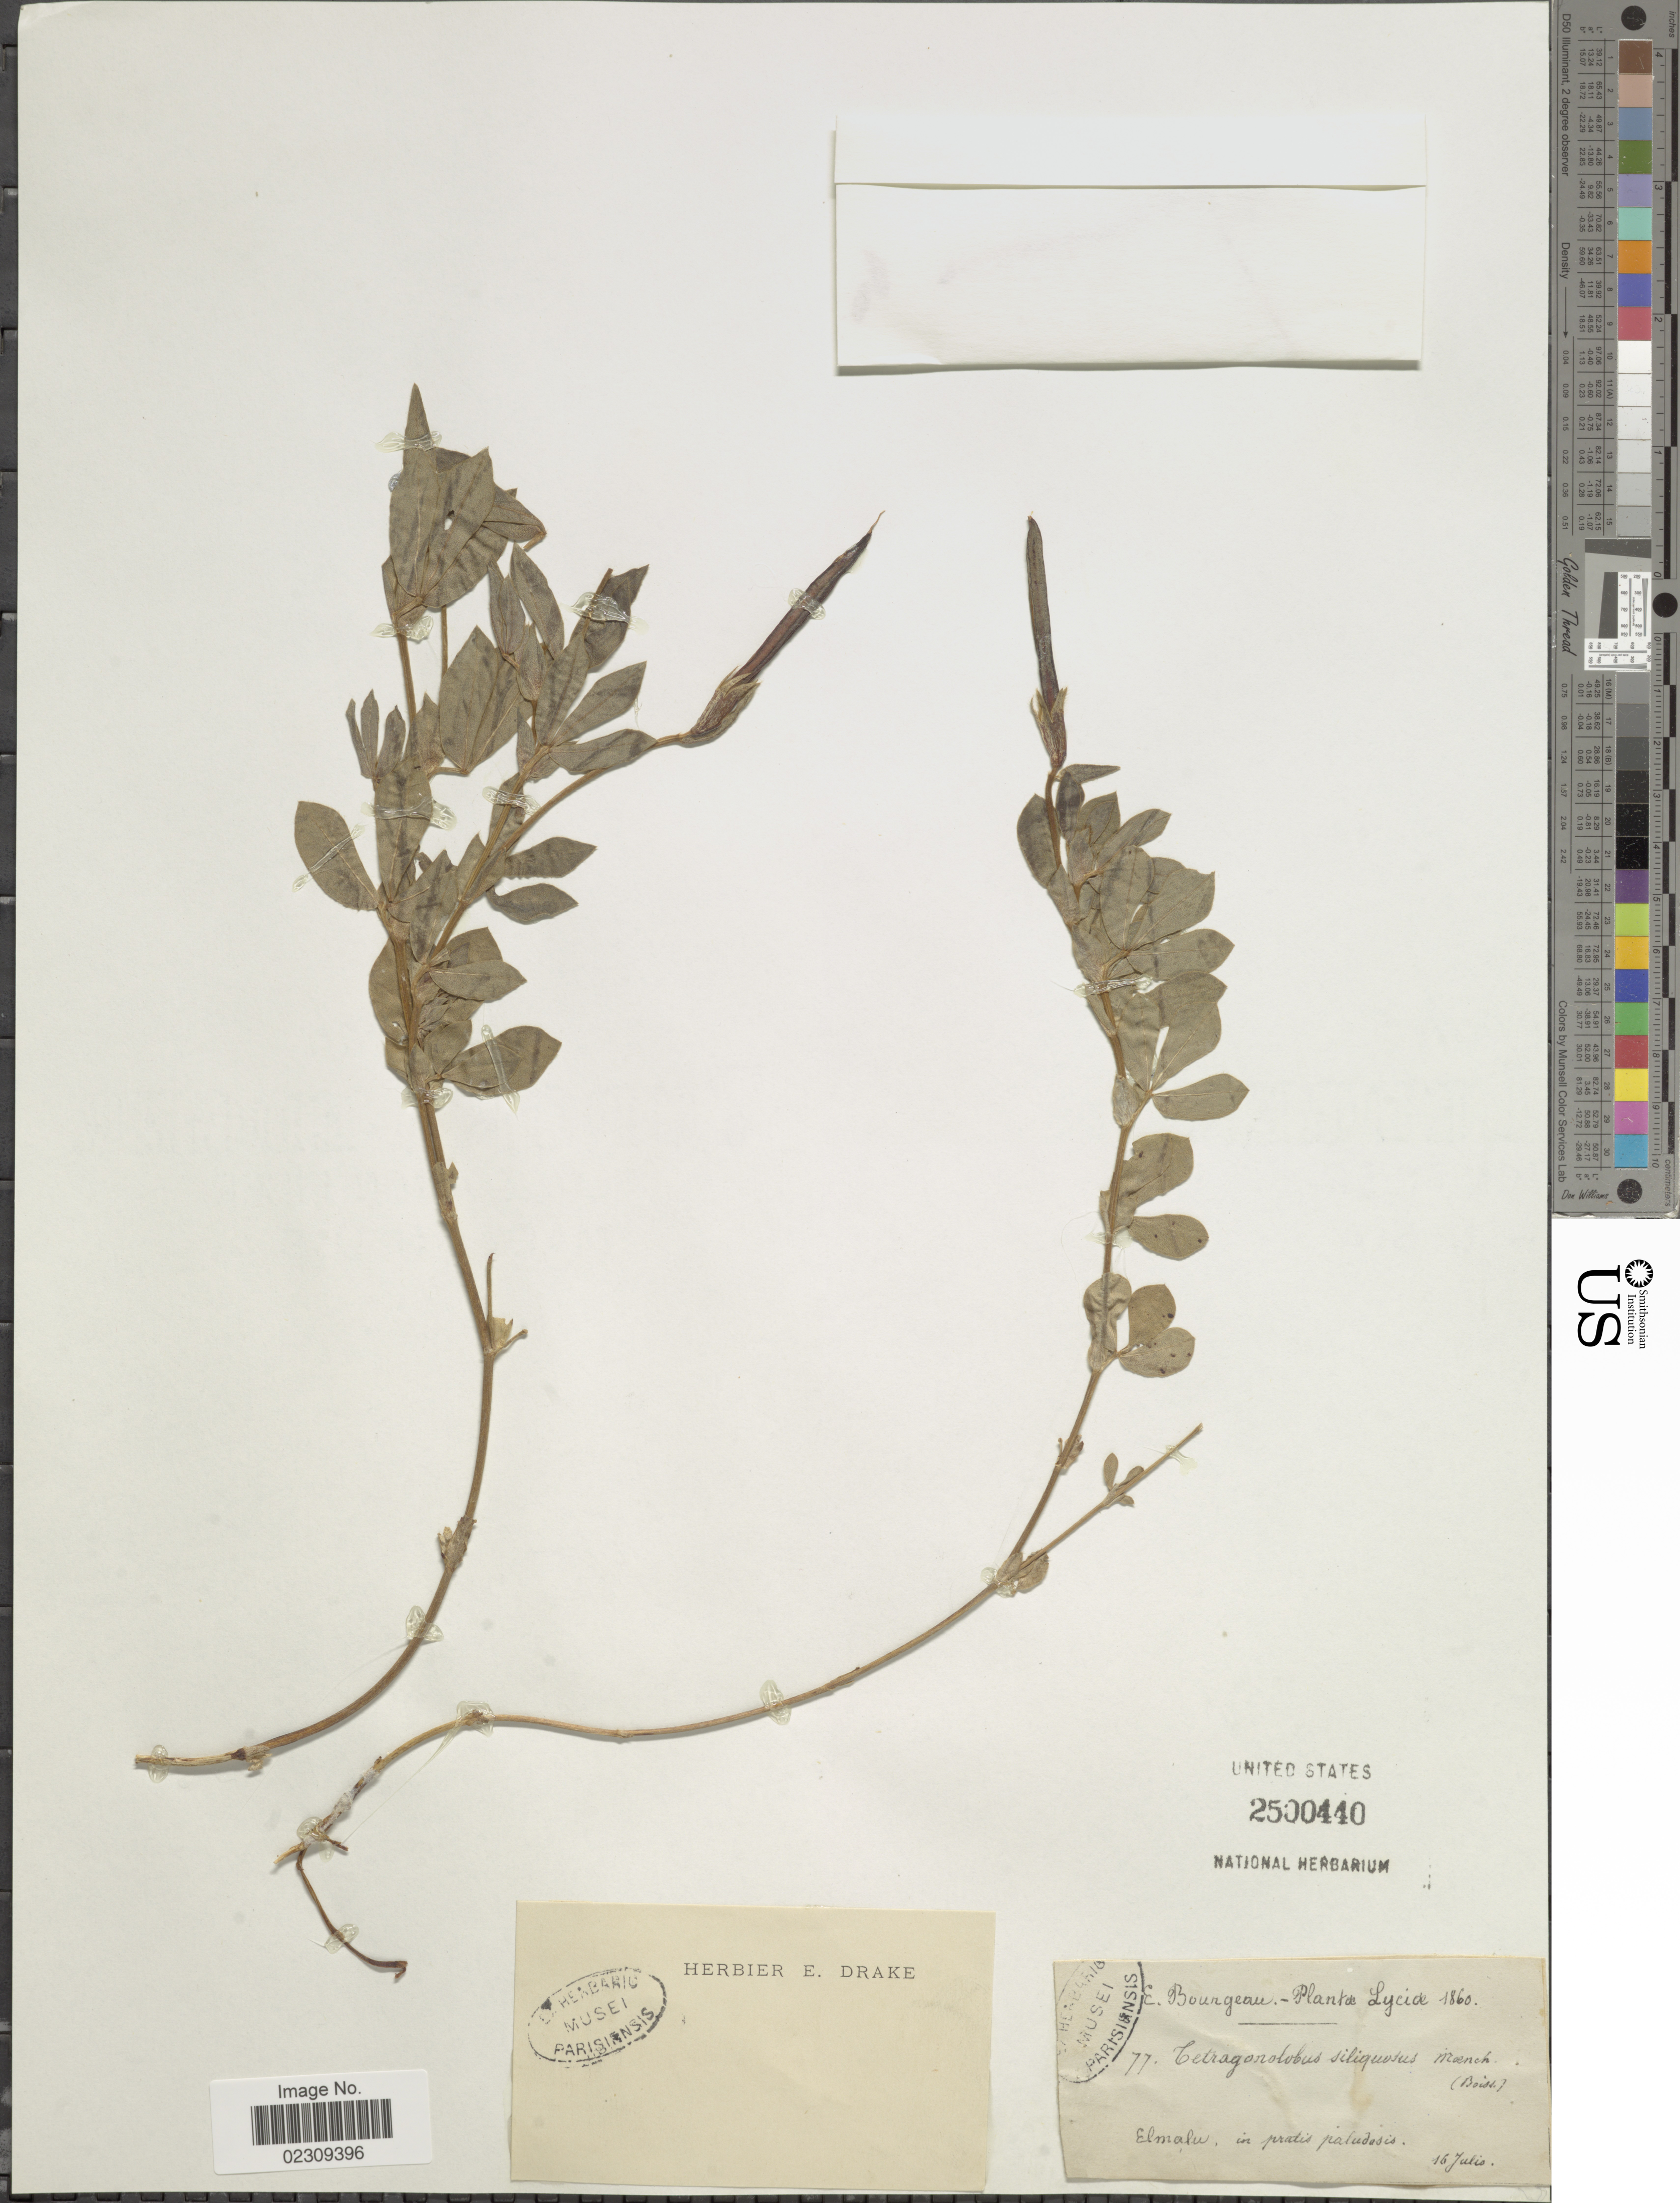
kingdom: Plantae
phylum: Tracheophyta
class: Magnoliopsida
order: Fabales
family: Fabaceae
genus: Tetragonolobus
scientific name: Tetragonolobus siliquosus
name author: Roth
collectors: E. Bourgeau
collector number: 77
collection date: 1860-07-16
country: Turkey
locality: Lyciae, Elmalu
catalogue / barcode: US 2500440